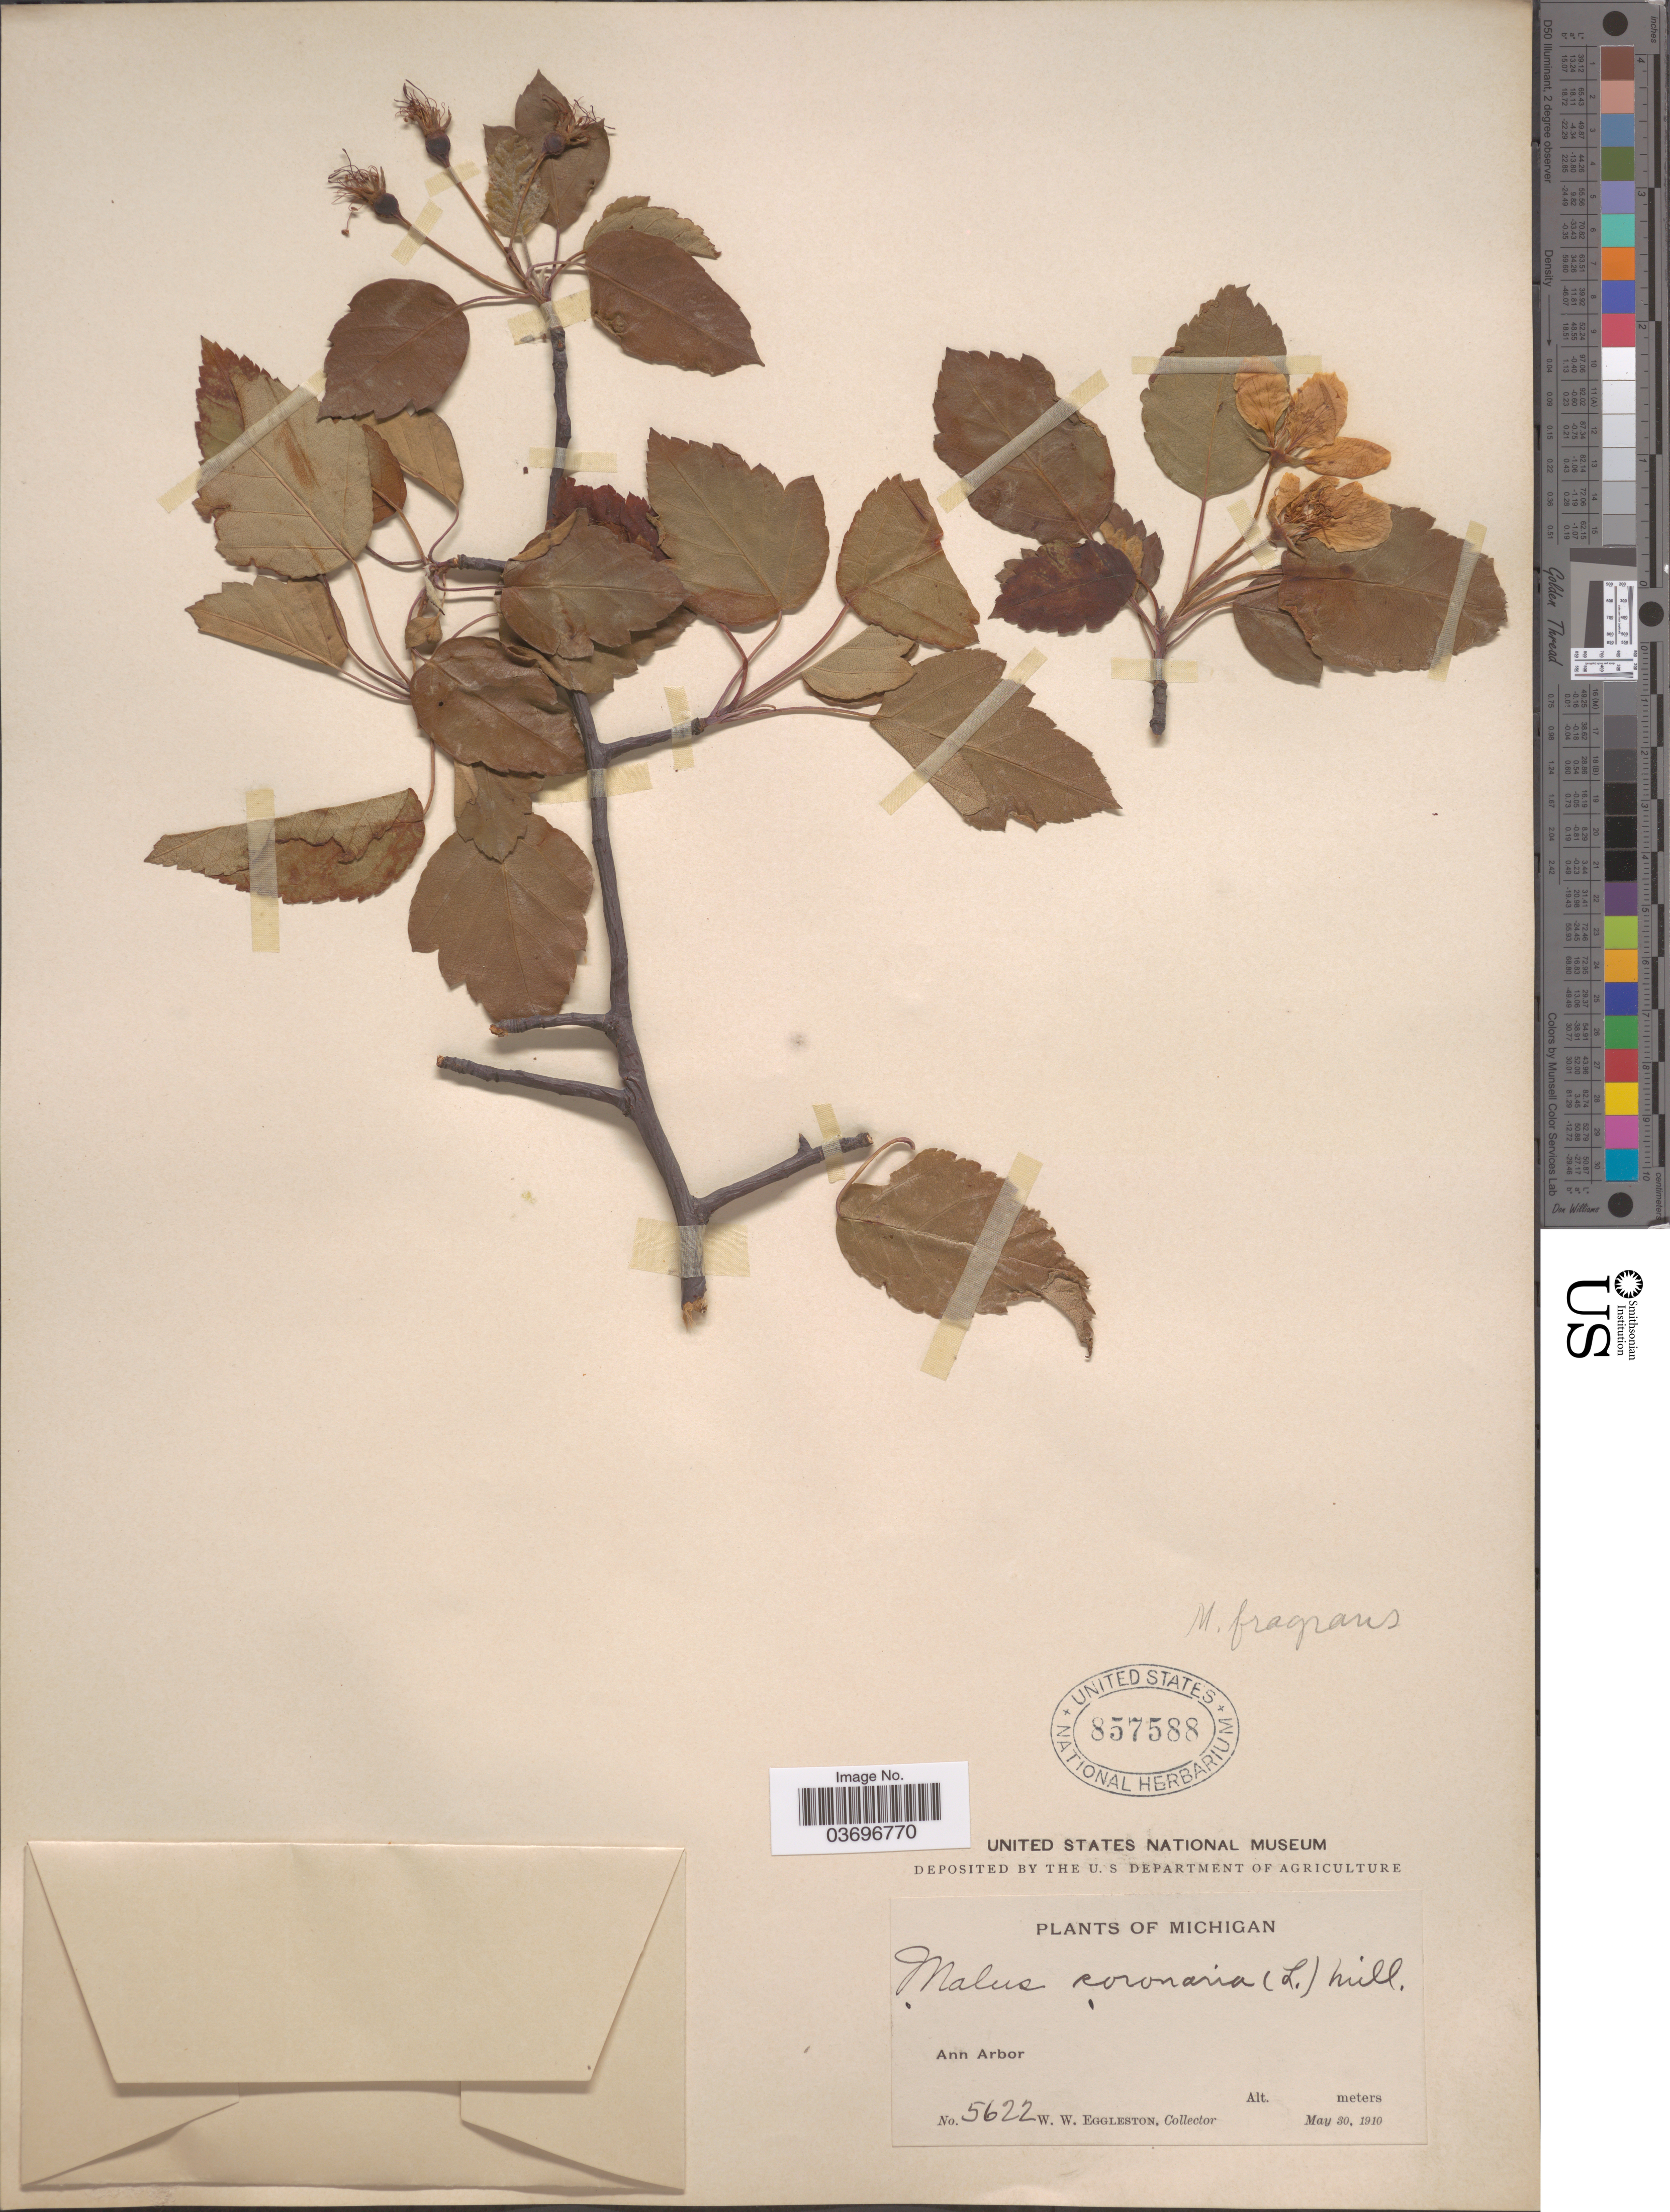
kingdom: Plantae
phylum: Tracheophyta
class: Magnoliopsida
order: Rosales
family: Rosaceae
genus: Malus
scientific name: Malus coronaria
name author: (L.) Mill.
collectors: W. W. Eggleston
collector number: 5622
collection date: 1910-05-30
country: United States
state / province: Michigan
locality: Ann Arbor.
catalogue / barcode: US 857588